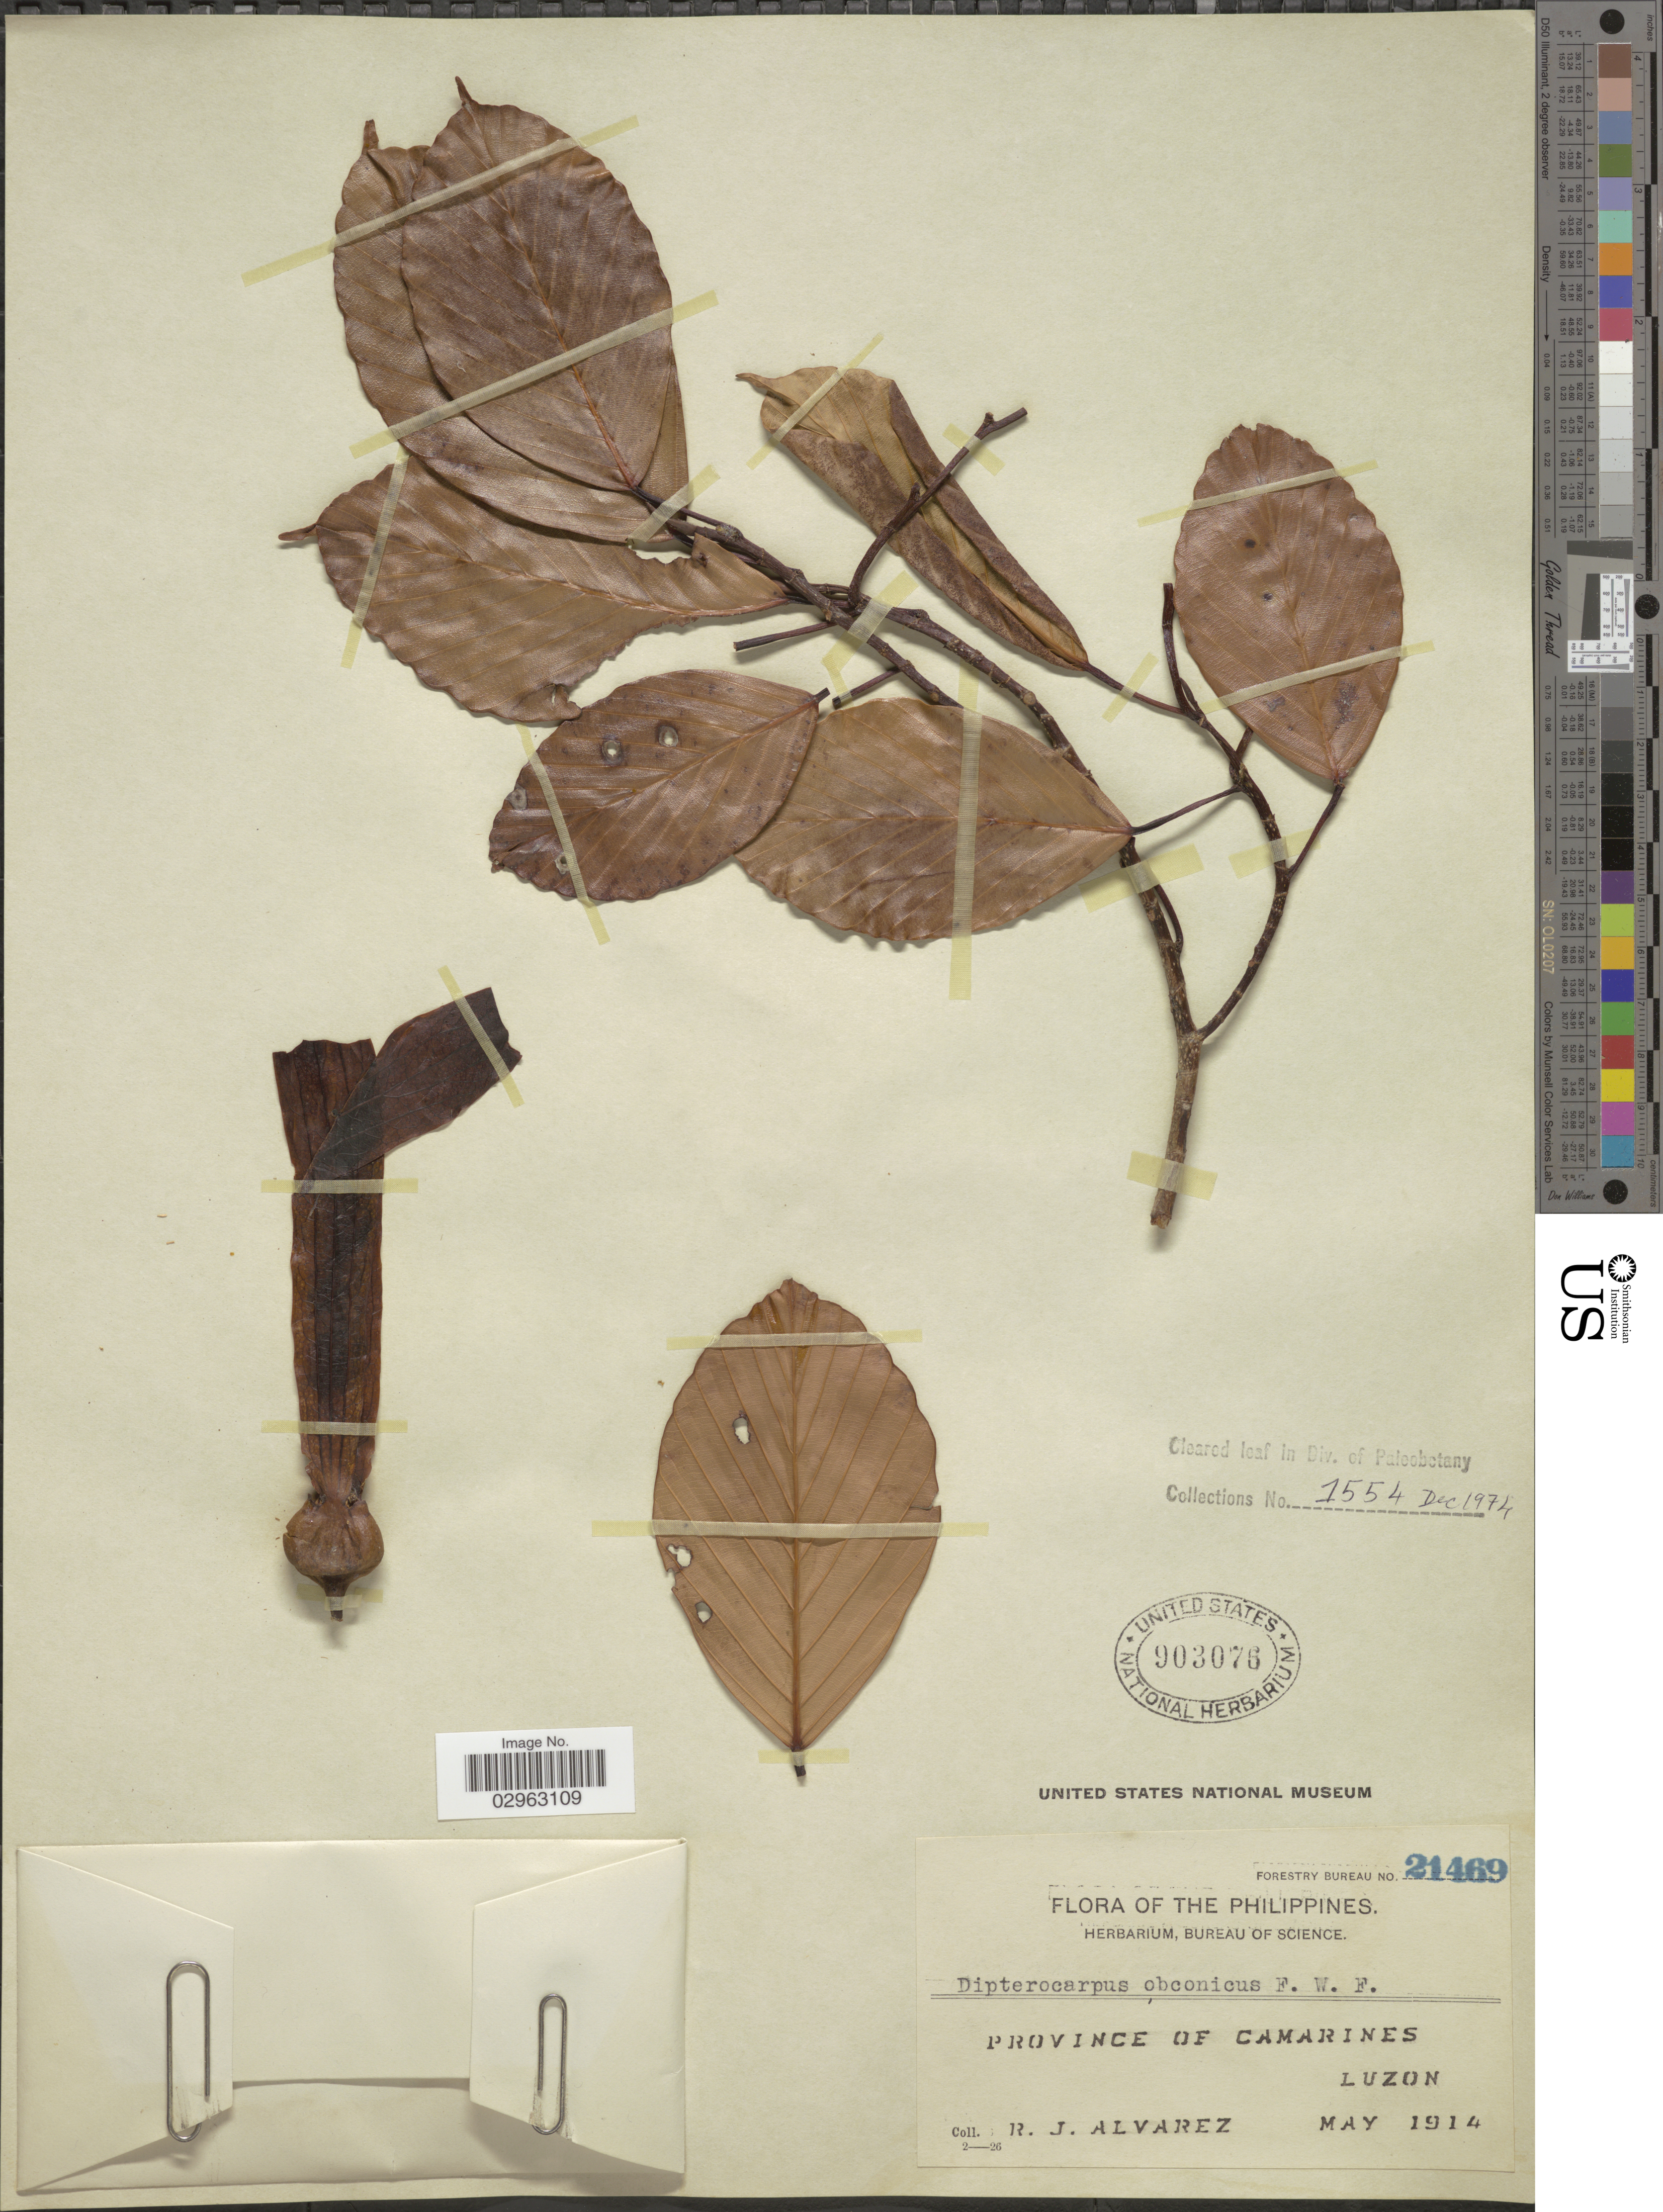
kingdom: Plantae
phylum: Tracheophyta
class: Magnoliopsida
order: Malvales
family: Dipterocarpaceae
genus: Dipterocarpus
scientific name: Dipterocarpus obconicus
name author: Foxw.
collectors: R. Alvarez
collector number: Forestry Bureau 21469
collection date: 1914-05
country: Philippines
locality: Province of Camarines, Luzon.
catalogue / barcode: US 903076